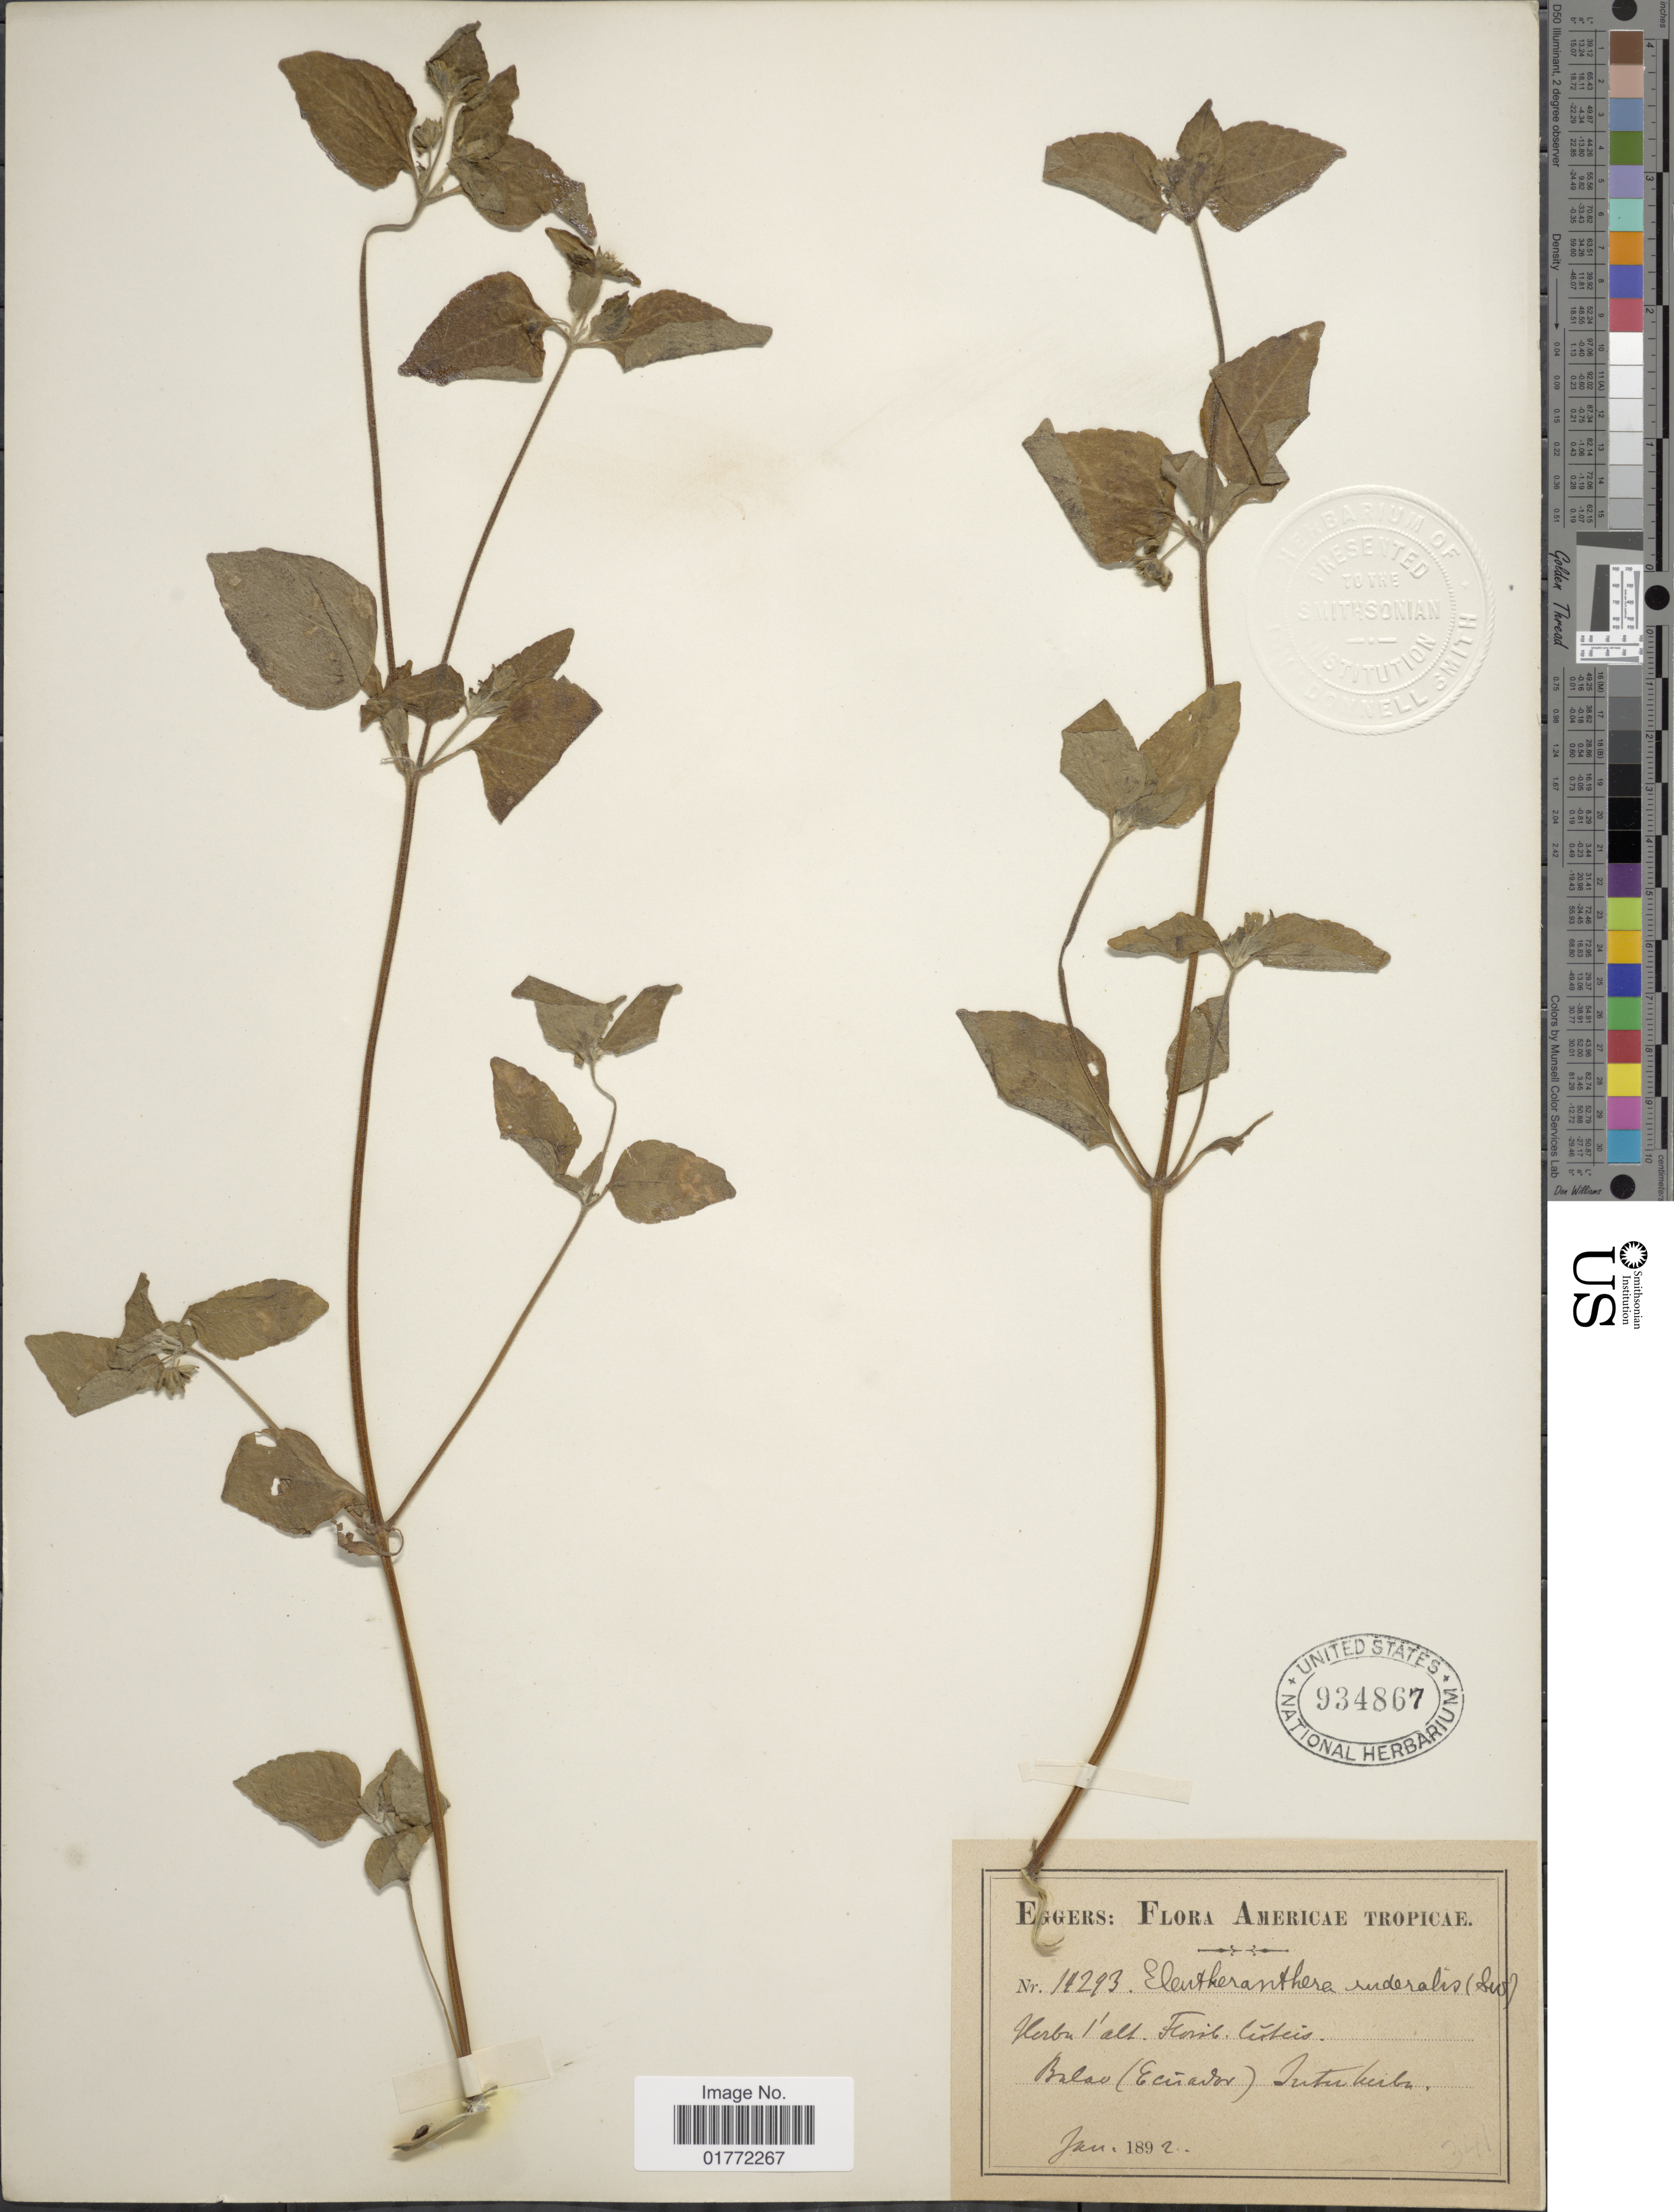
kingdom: Plantae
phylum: Tracheophyta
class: Magnoliopsida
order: Asterales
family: Asteraceae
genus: Eleutheranthera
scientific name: Eleutheranthera ruderalis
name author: (Sw.) Sch. Bip.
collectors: -. Eggers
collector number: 14293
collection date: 1892-01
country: Ecuador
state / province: Guayas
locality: Balao (Ecuador) Inter herba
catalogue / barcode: US 934867